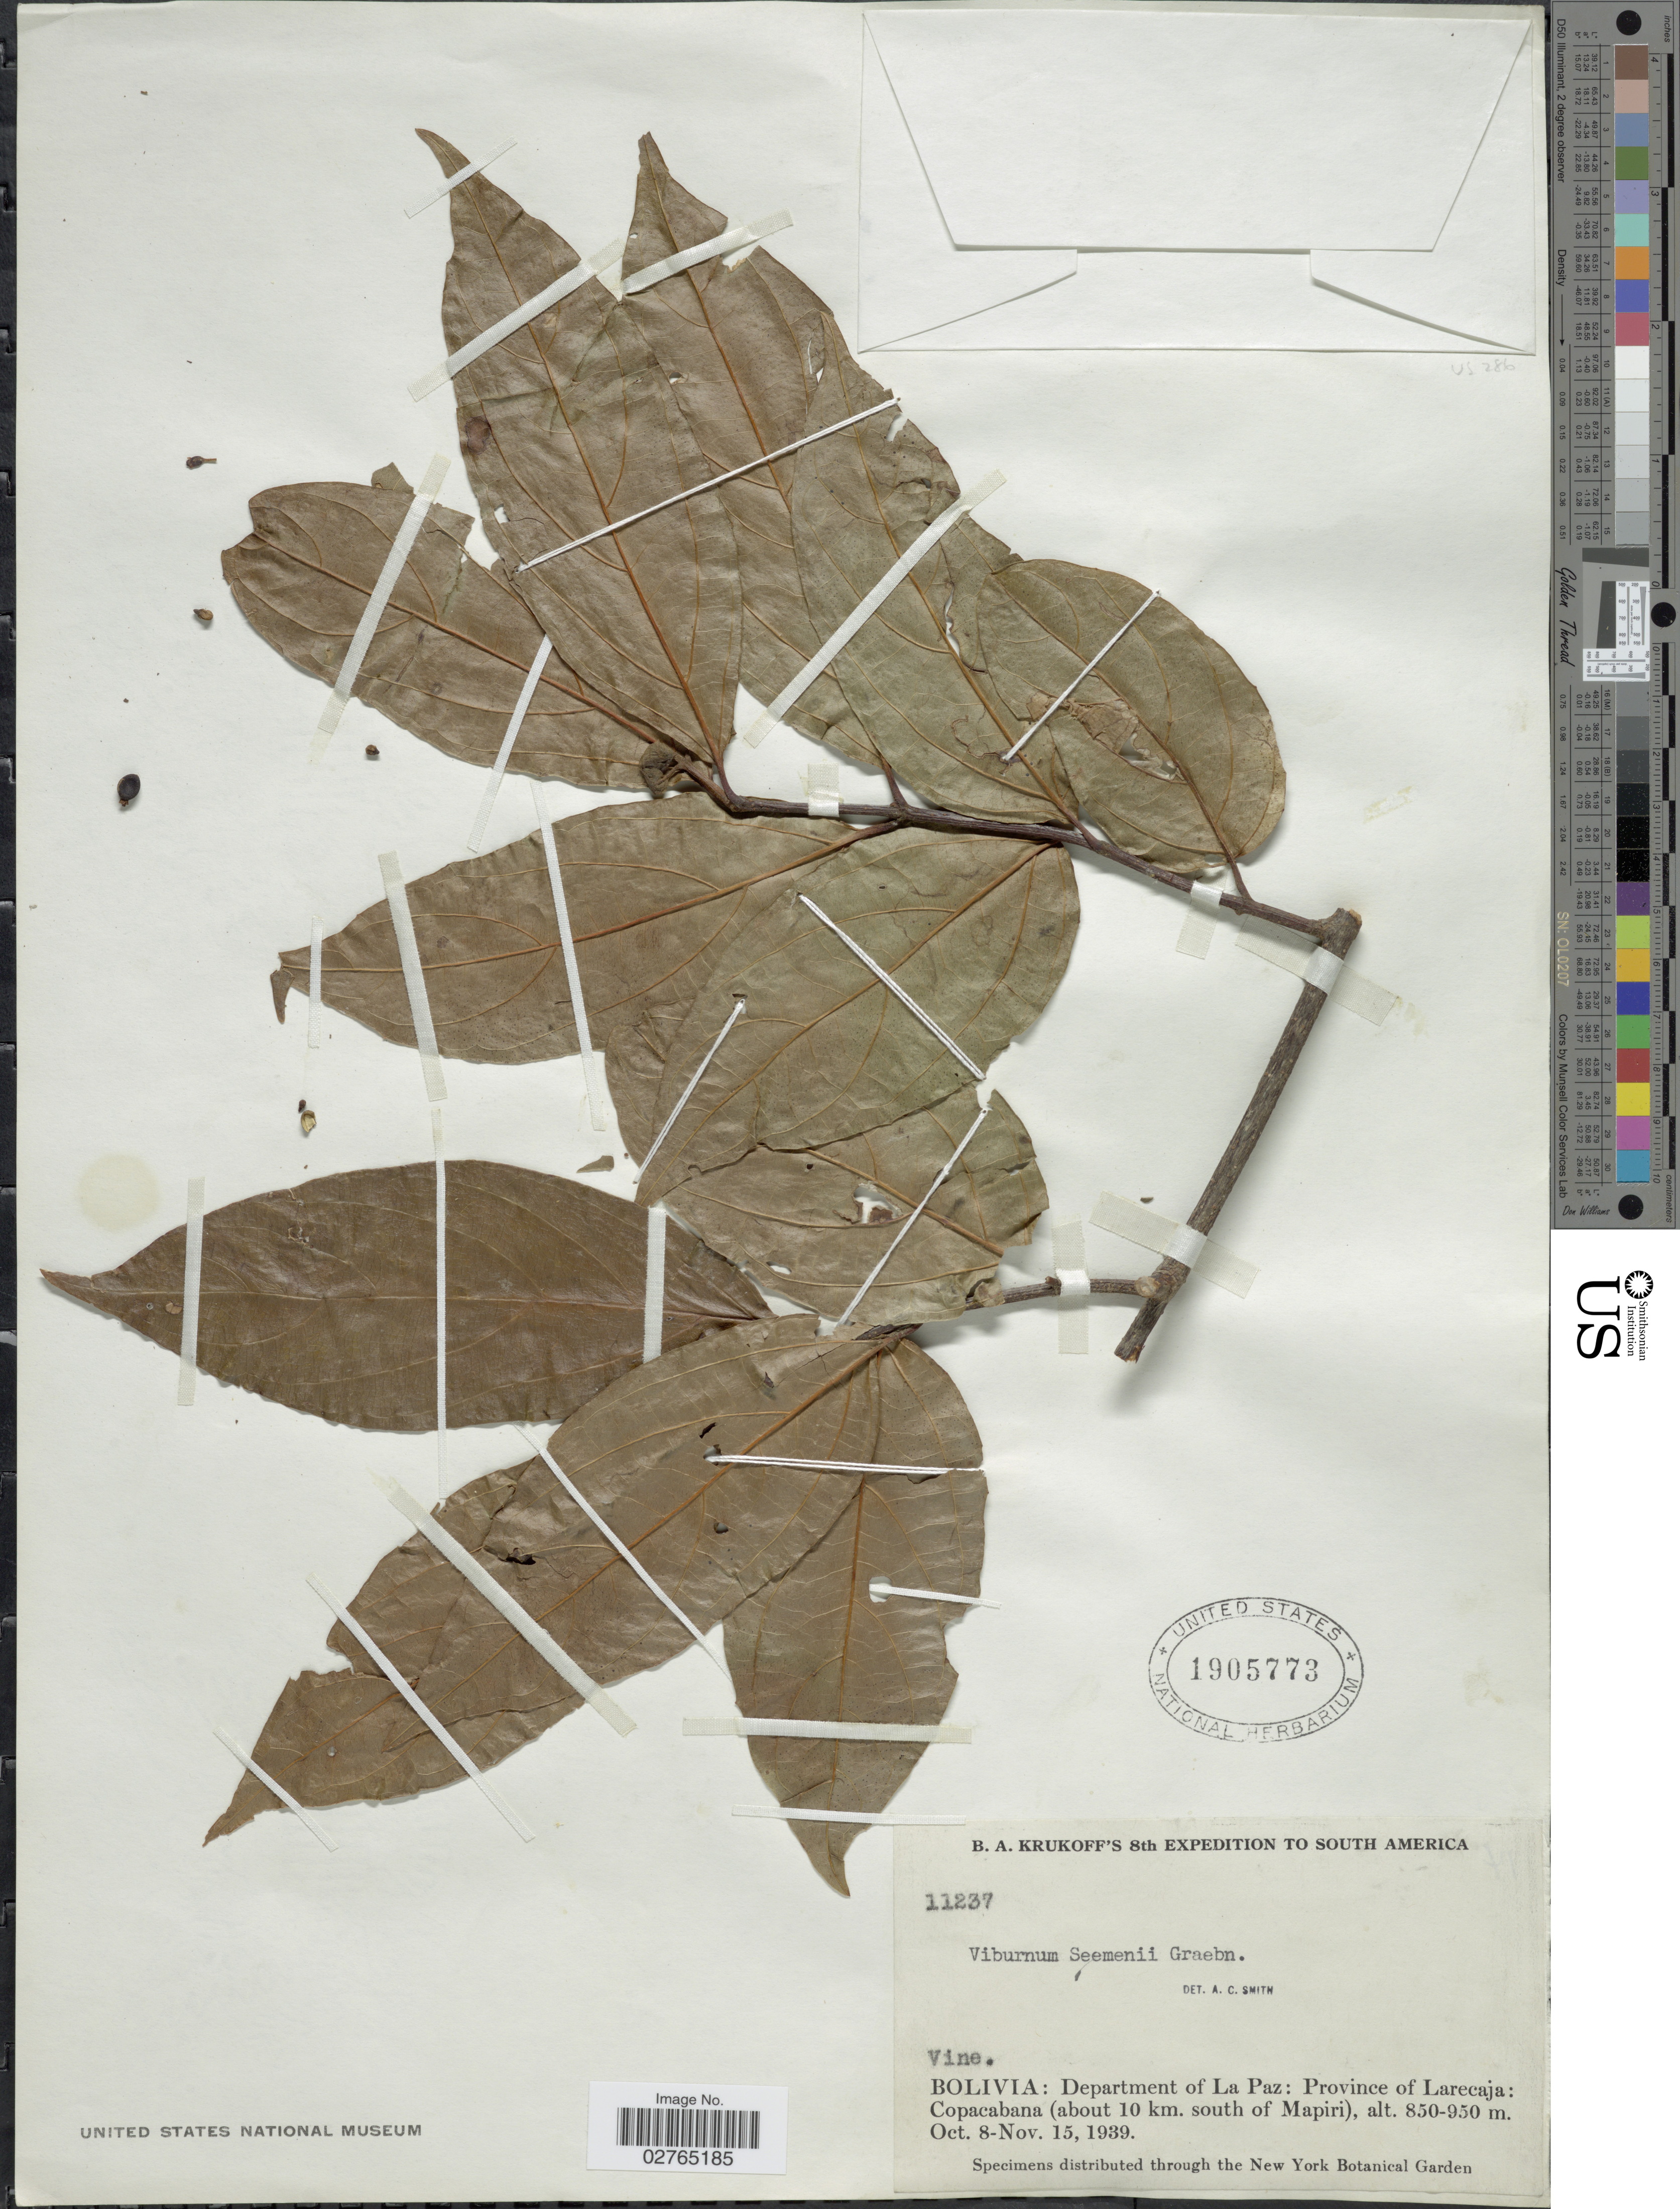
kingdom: Plantae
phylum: Tracheophyta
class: Magnoliopsida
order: Dipsacales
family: Viburnaceae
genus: Viburnum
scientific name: Viburnum seemenii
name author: Graebn. in Urb.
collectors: B. A. Krukoff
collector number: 11237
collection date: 1939-10-08/1939-11-15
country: Bolivia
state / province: La Paz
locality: Department of La Paz: Province of Larecaja: Copacabana (about 10 km. south of Mapiri).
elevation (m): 850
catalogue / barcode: US 1905773